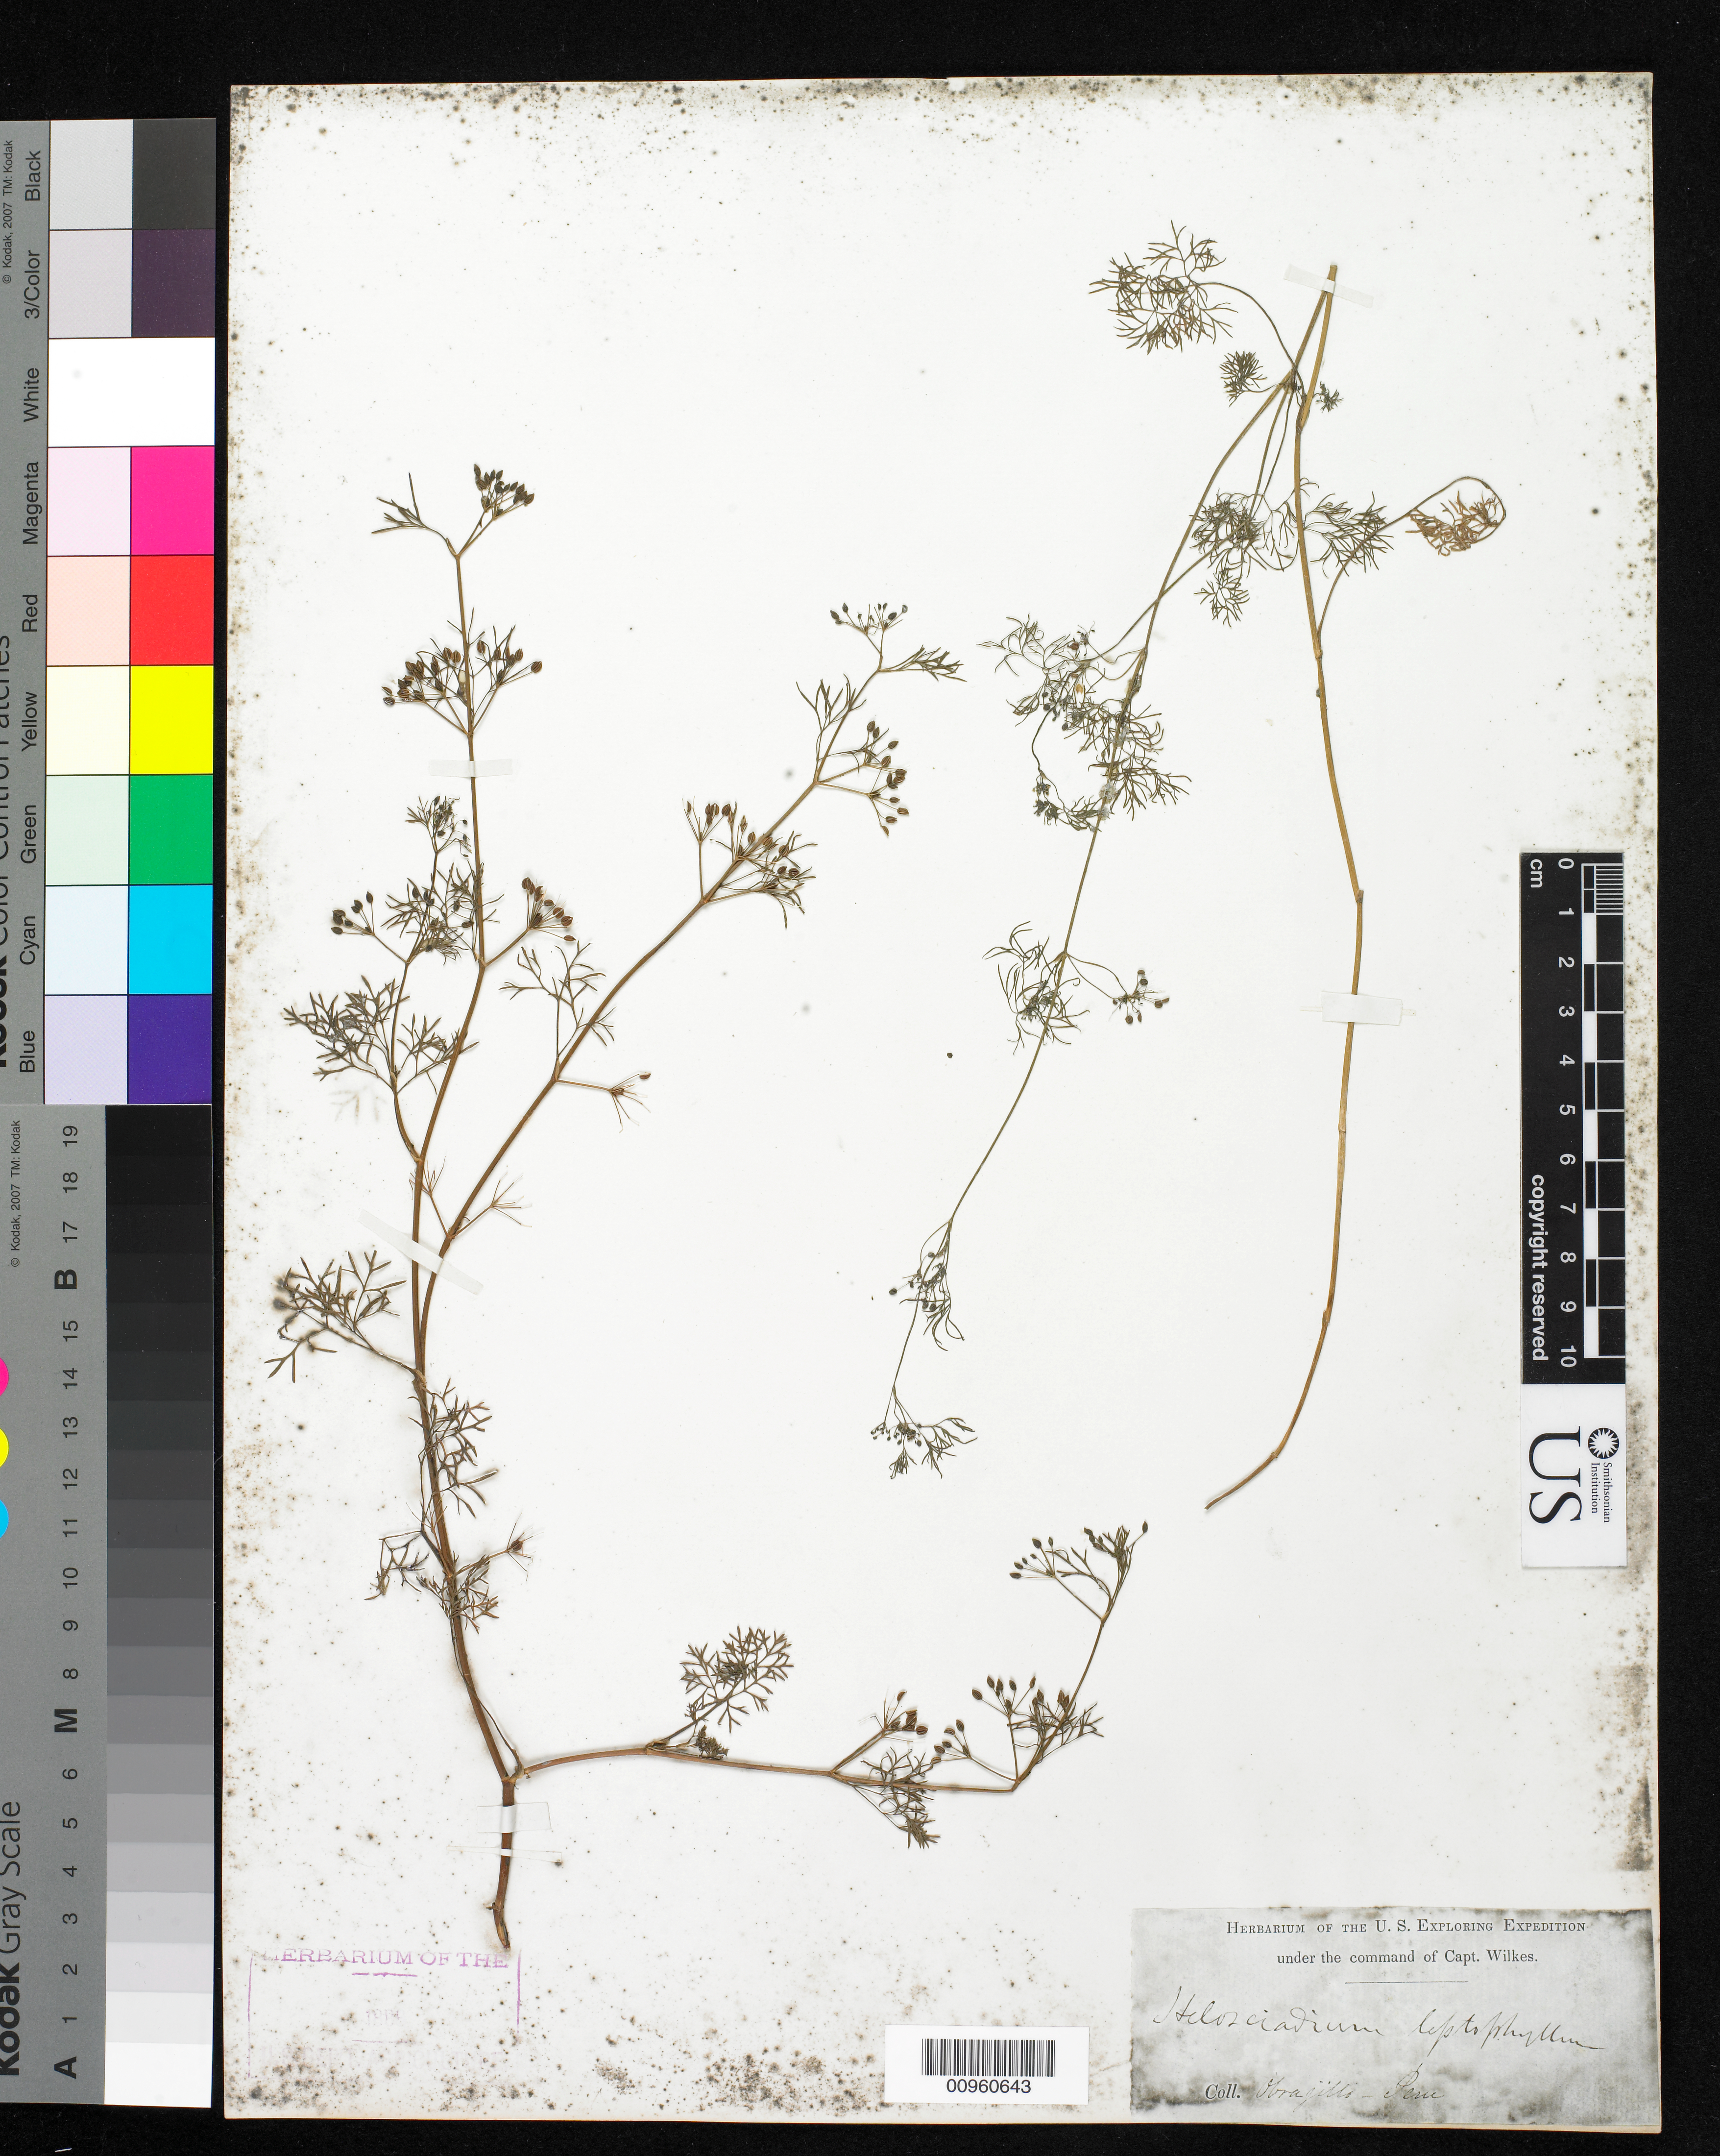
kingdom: Plantae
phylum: Tracheophyta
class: Magnoliopsida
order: Apiales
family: Apiaceae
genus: Cyclospermum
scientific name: Cyclospermum leptophyllum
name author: (Pers.) Sprague ex Britton & P. Wilson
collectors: Wilkes Explor. Exped.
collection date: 1838/1842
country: Peru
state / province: Lima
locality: Obrajillo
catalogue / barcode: US 98560